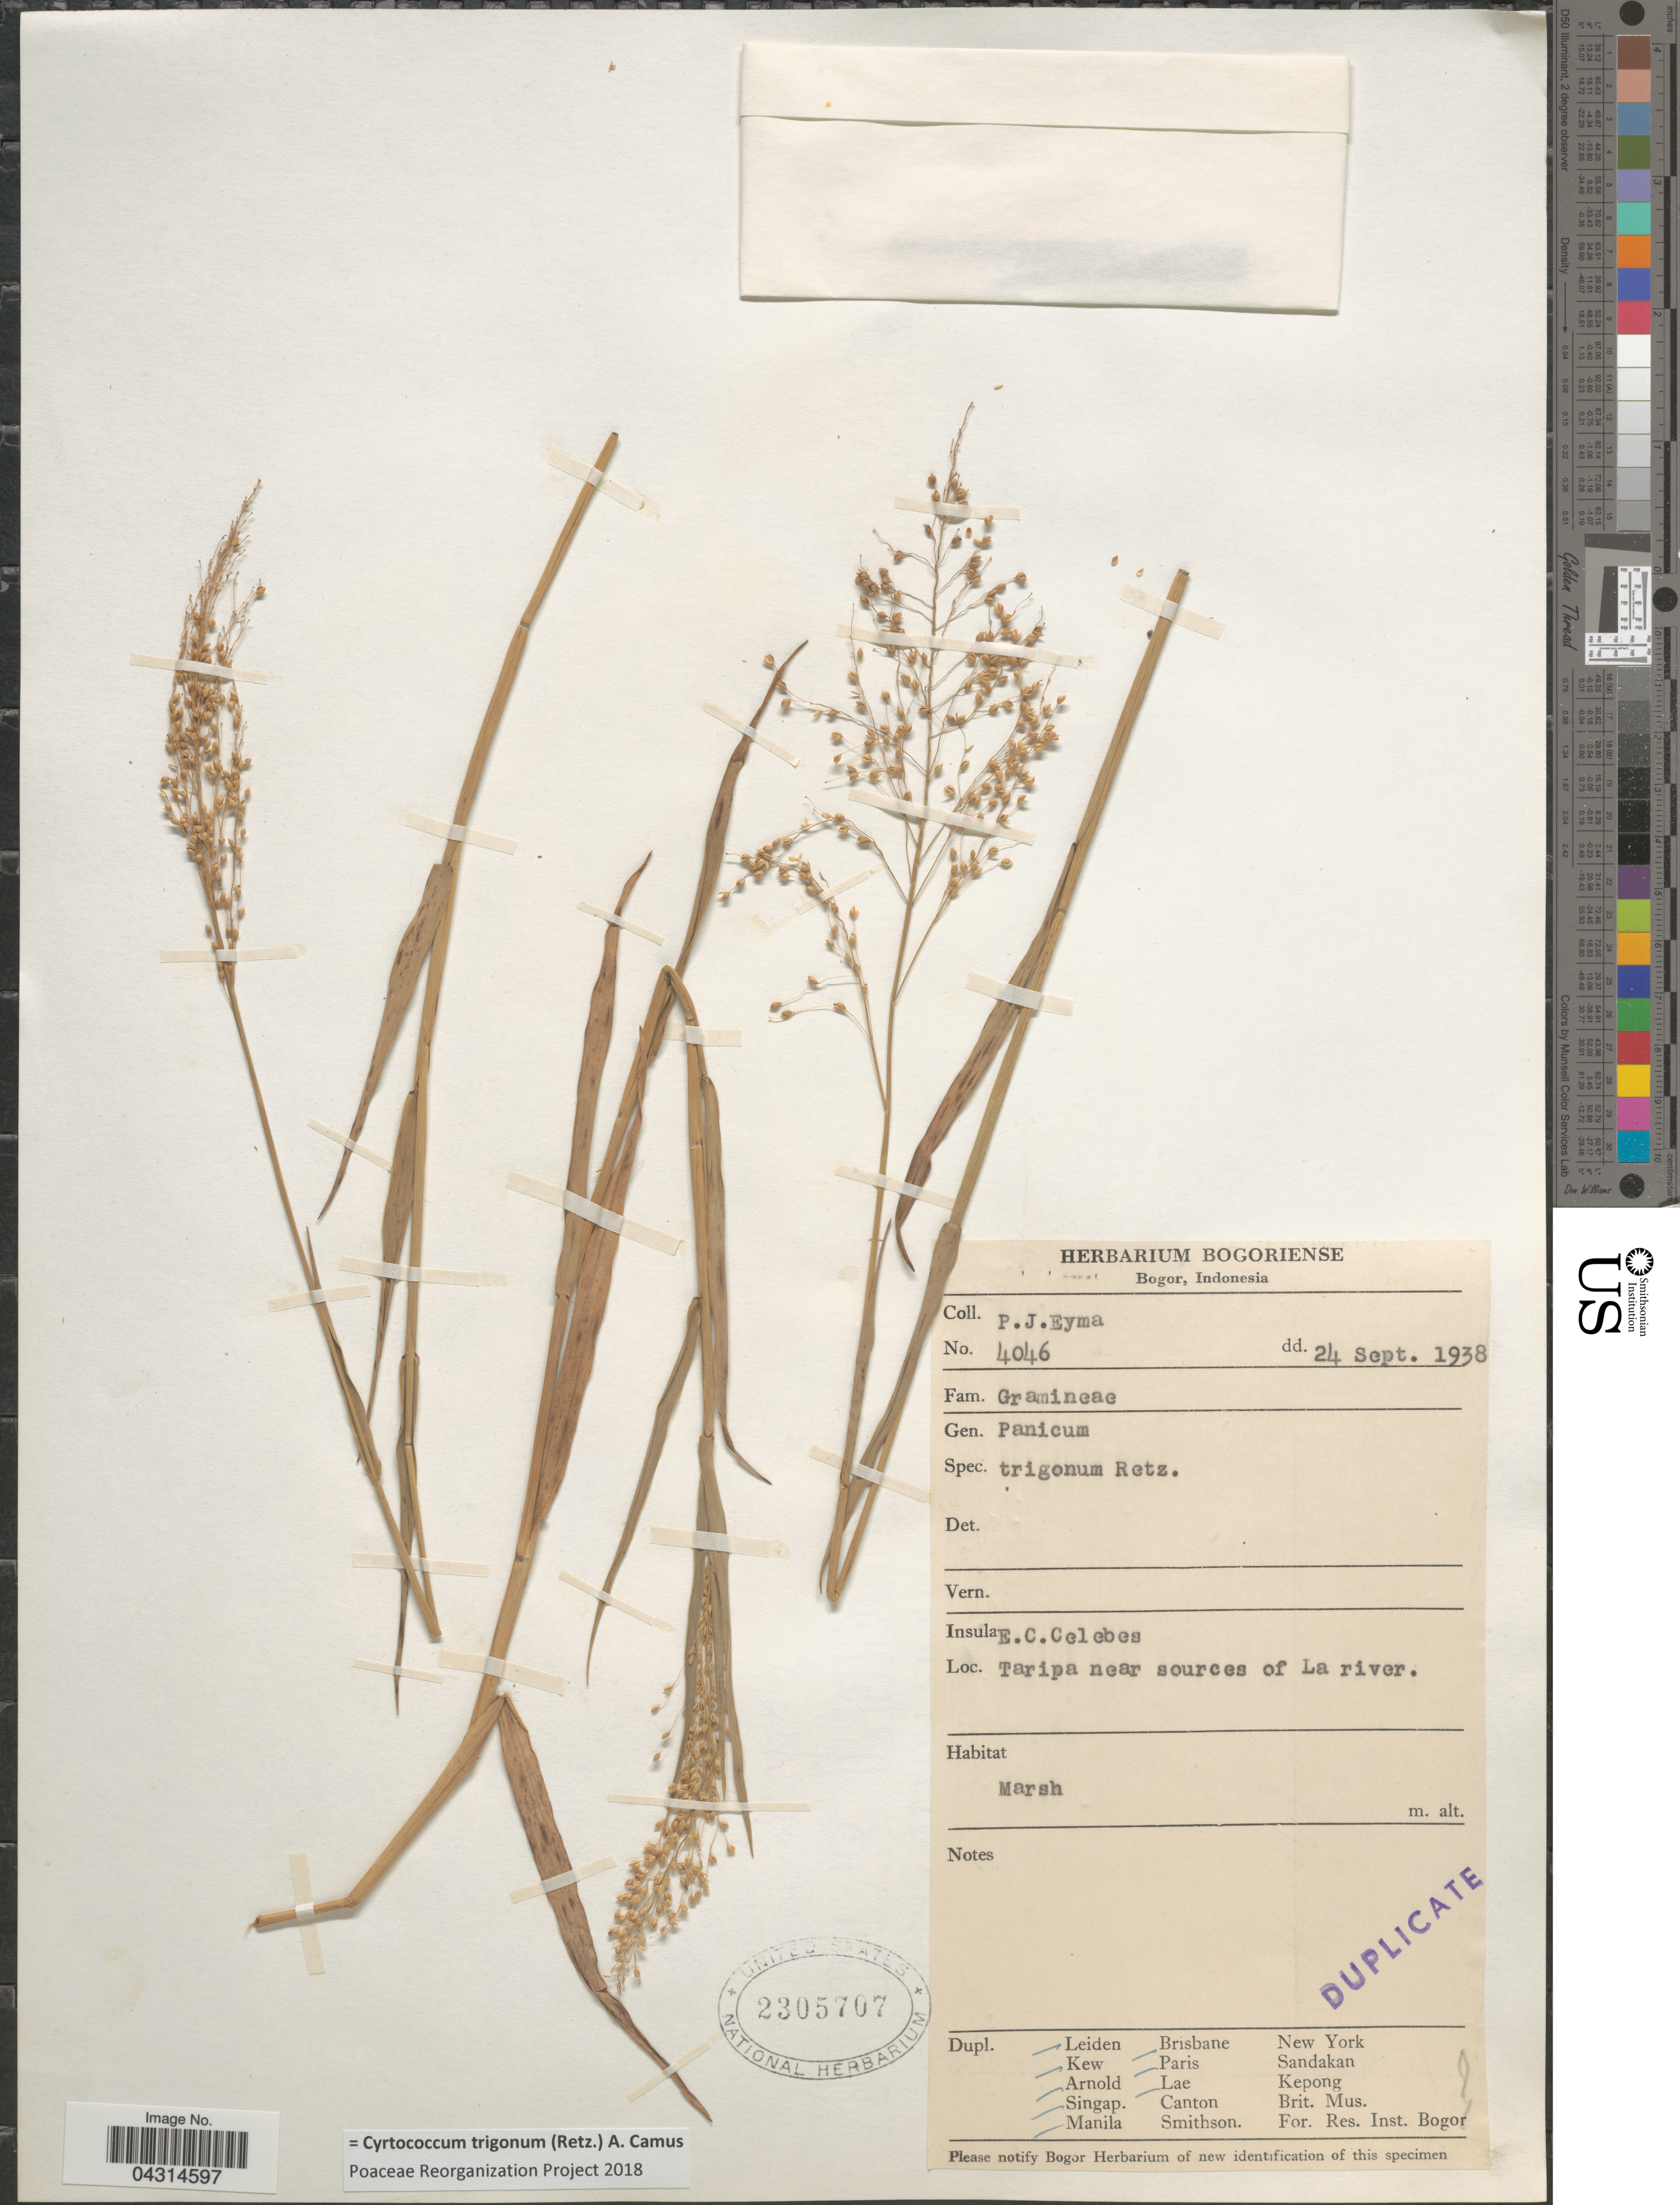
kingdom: Plantae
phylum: Tracheophyta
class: Liliopsida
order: Poales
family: Poaceae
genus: Cyrtococcum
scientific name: Cyrtococcum trigonum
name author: (Retz.) A. Camus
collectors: P. J. Eyma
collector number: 4046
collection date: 1938-09-24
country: Indonesia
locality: Insula E. C. Celebes. Taripa near sources of La river.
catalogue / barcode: US 2305707